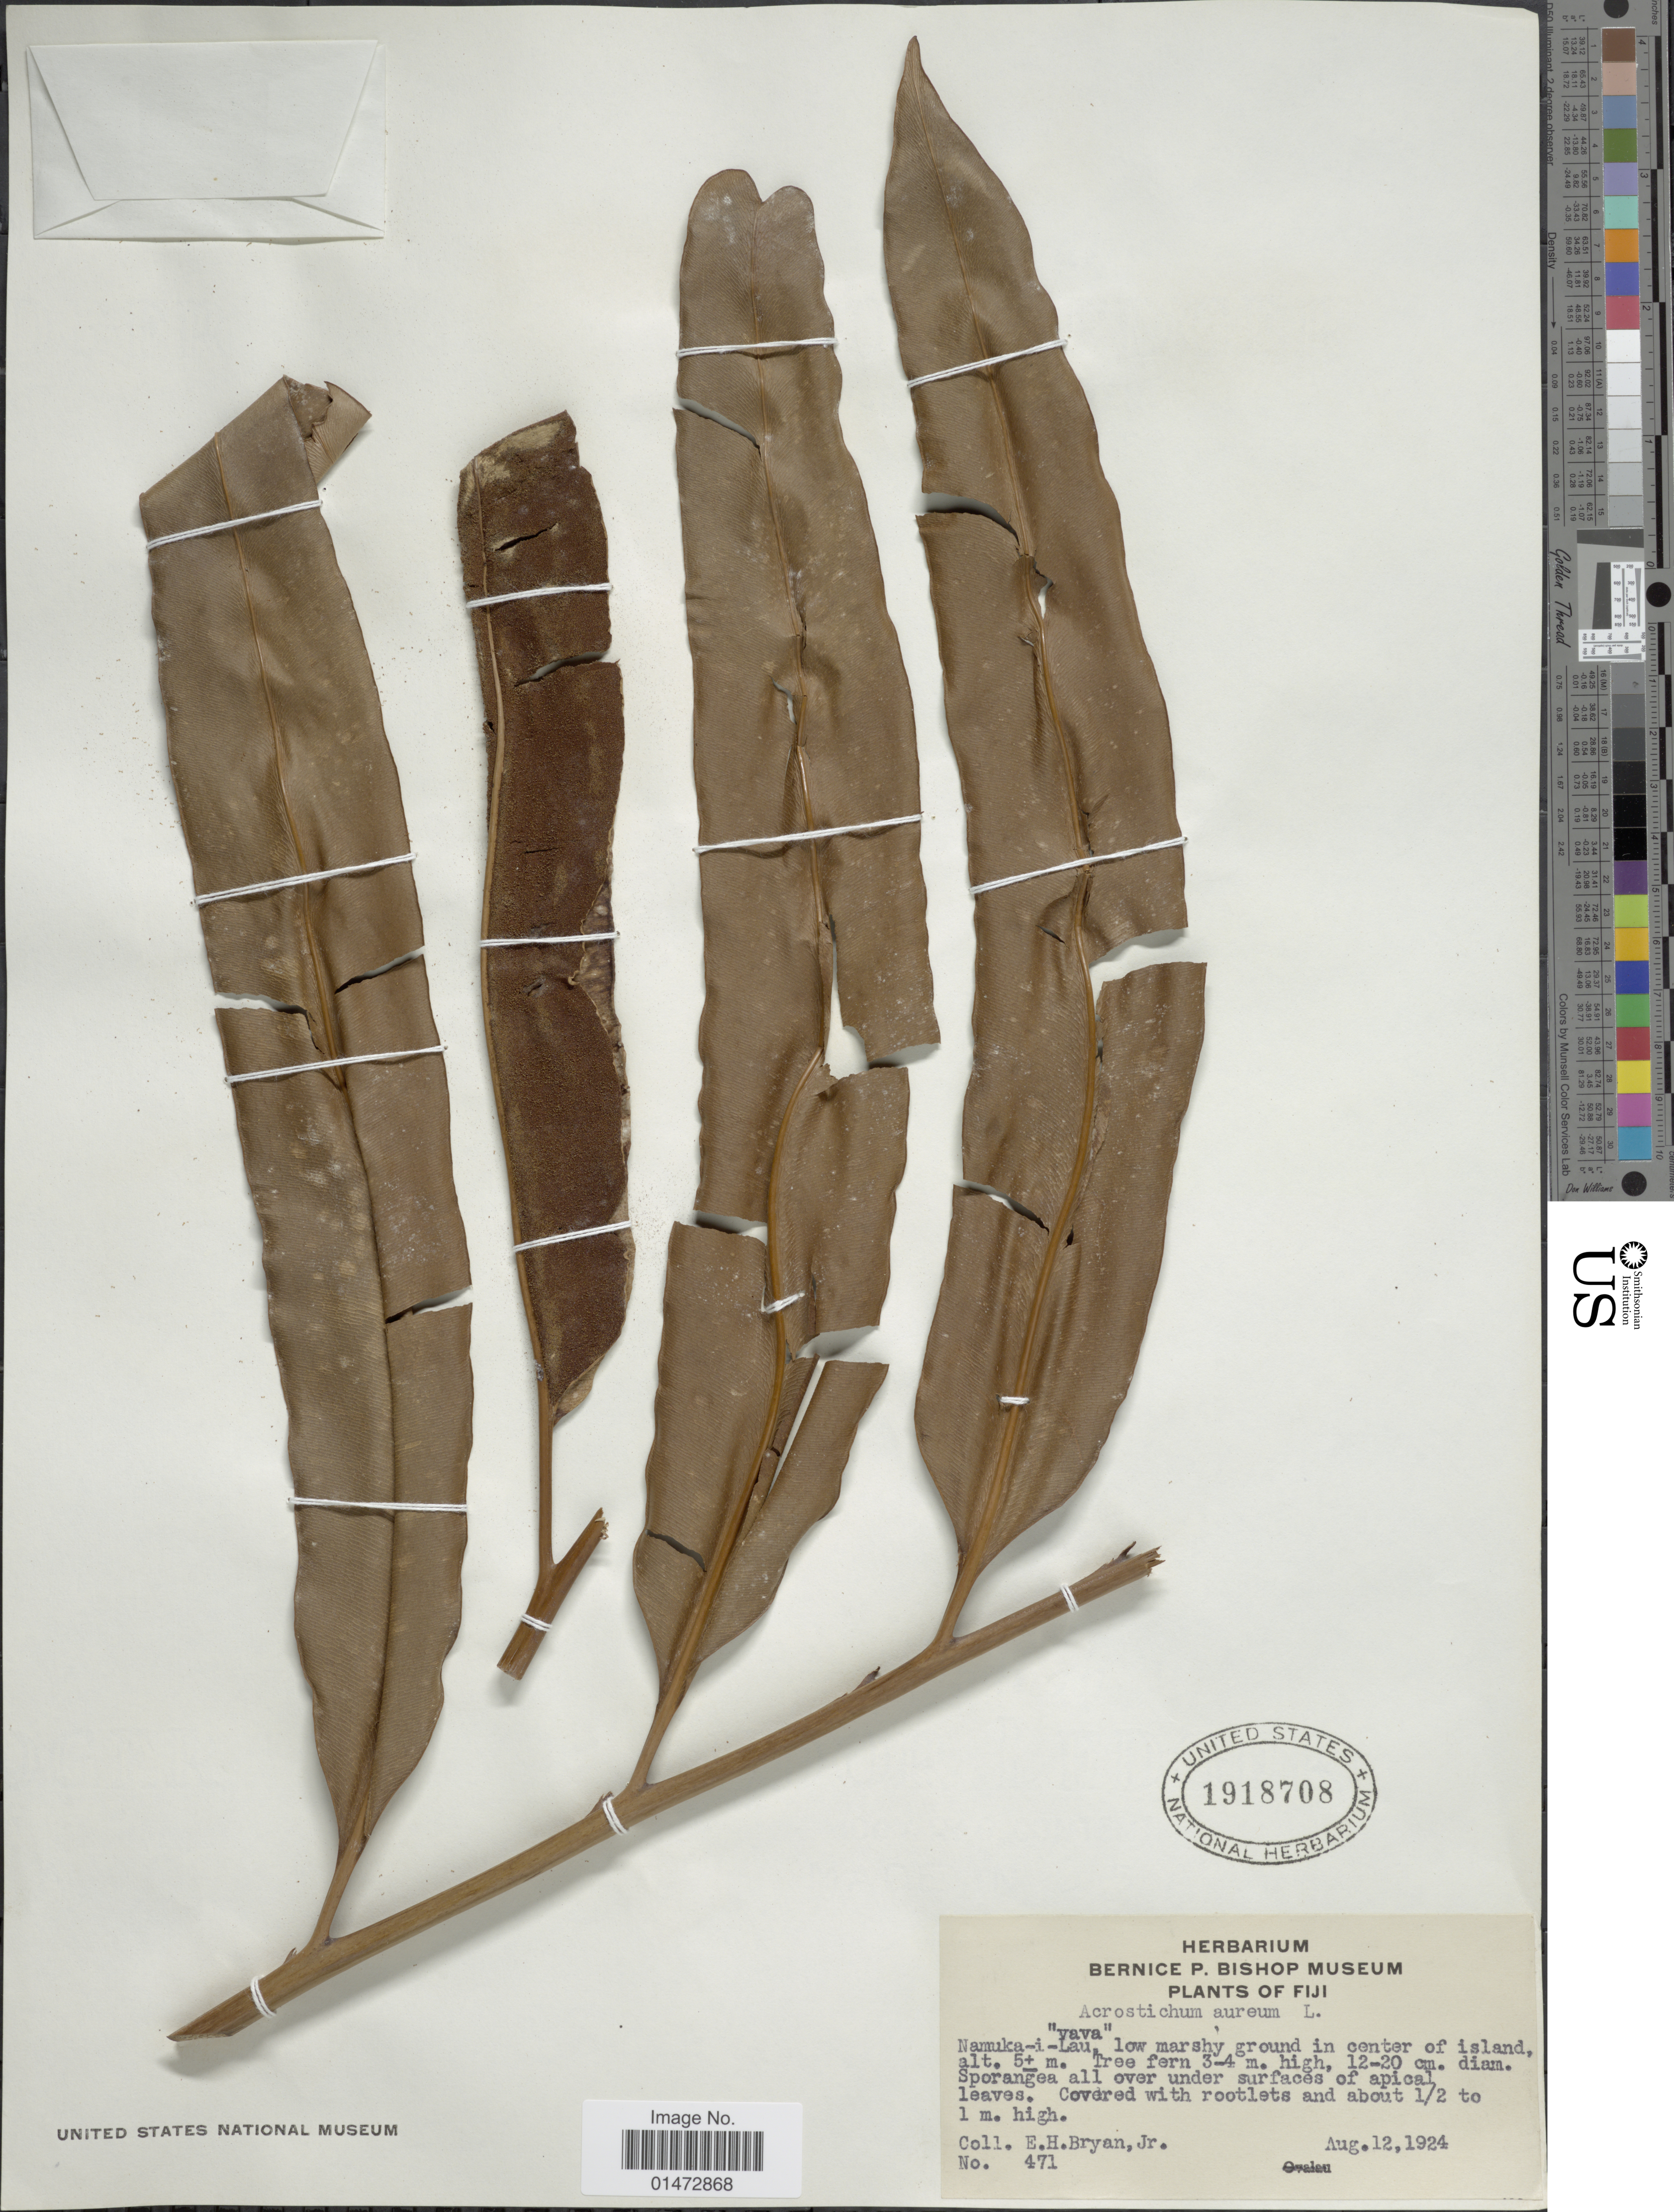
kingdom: Plantae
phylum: Tracheophyta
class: Polypodiopsida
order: Polypodiales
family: Pteridaceae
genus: Acrostichum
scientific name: Acrostichum aureum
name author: L.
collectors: E. Bryan Jr.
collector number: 471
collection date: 1924-08-12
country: Fiji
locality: Vava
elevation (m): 5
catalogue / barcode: US 1918708